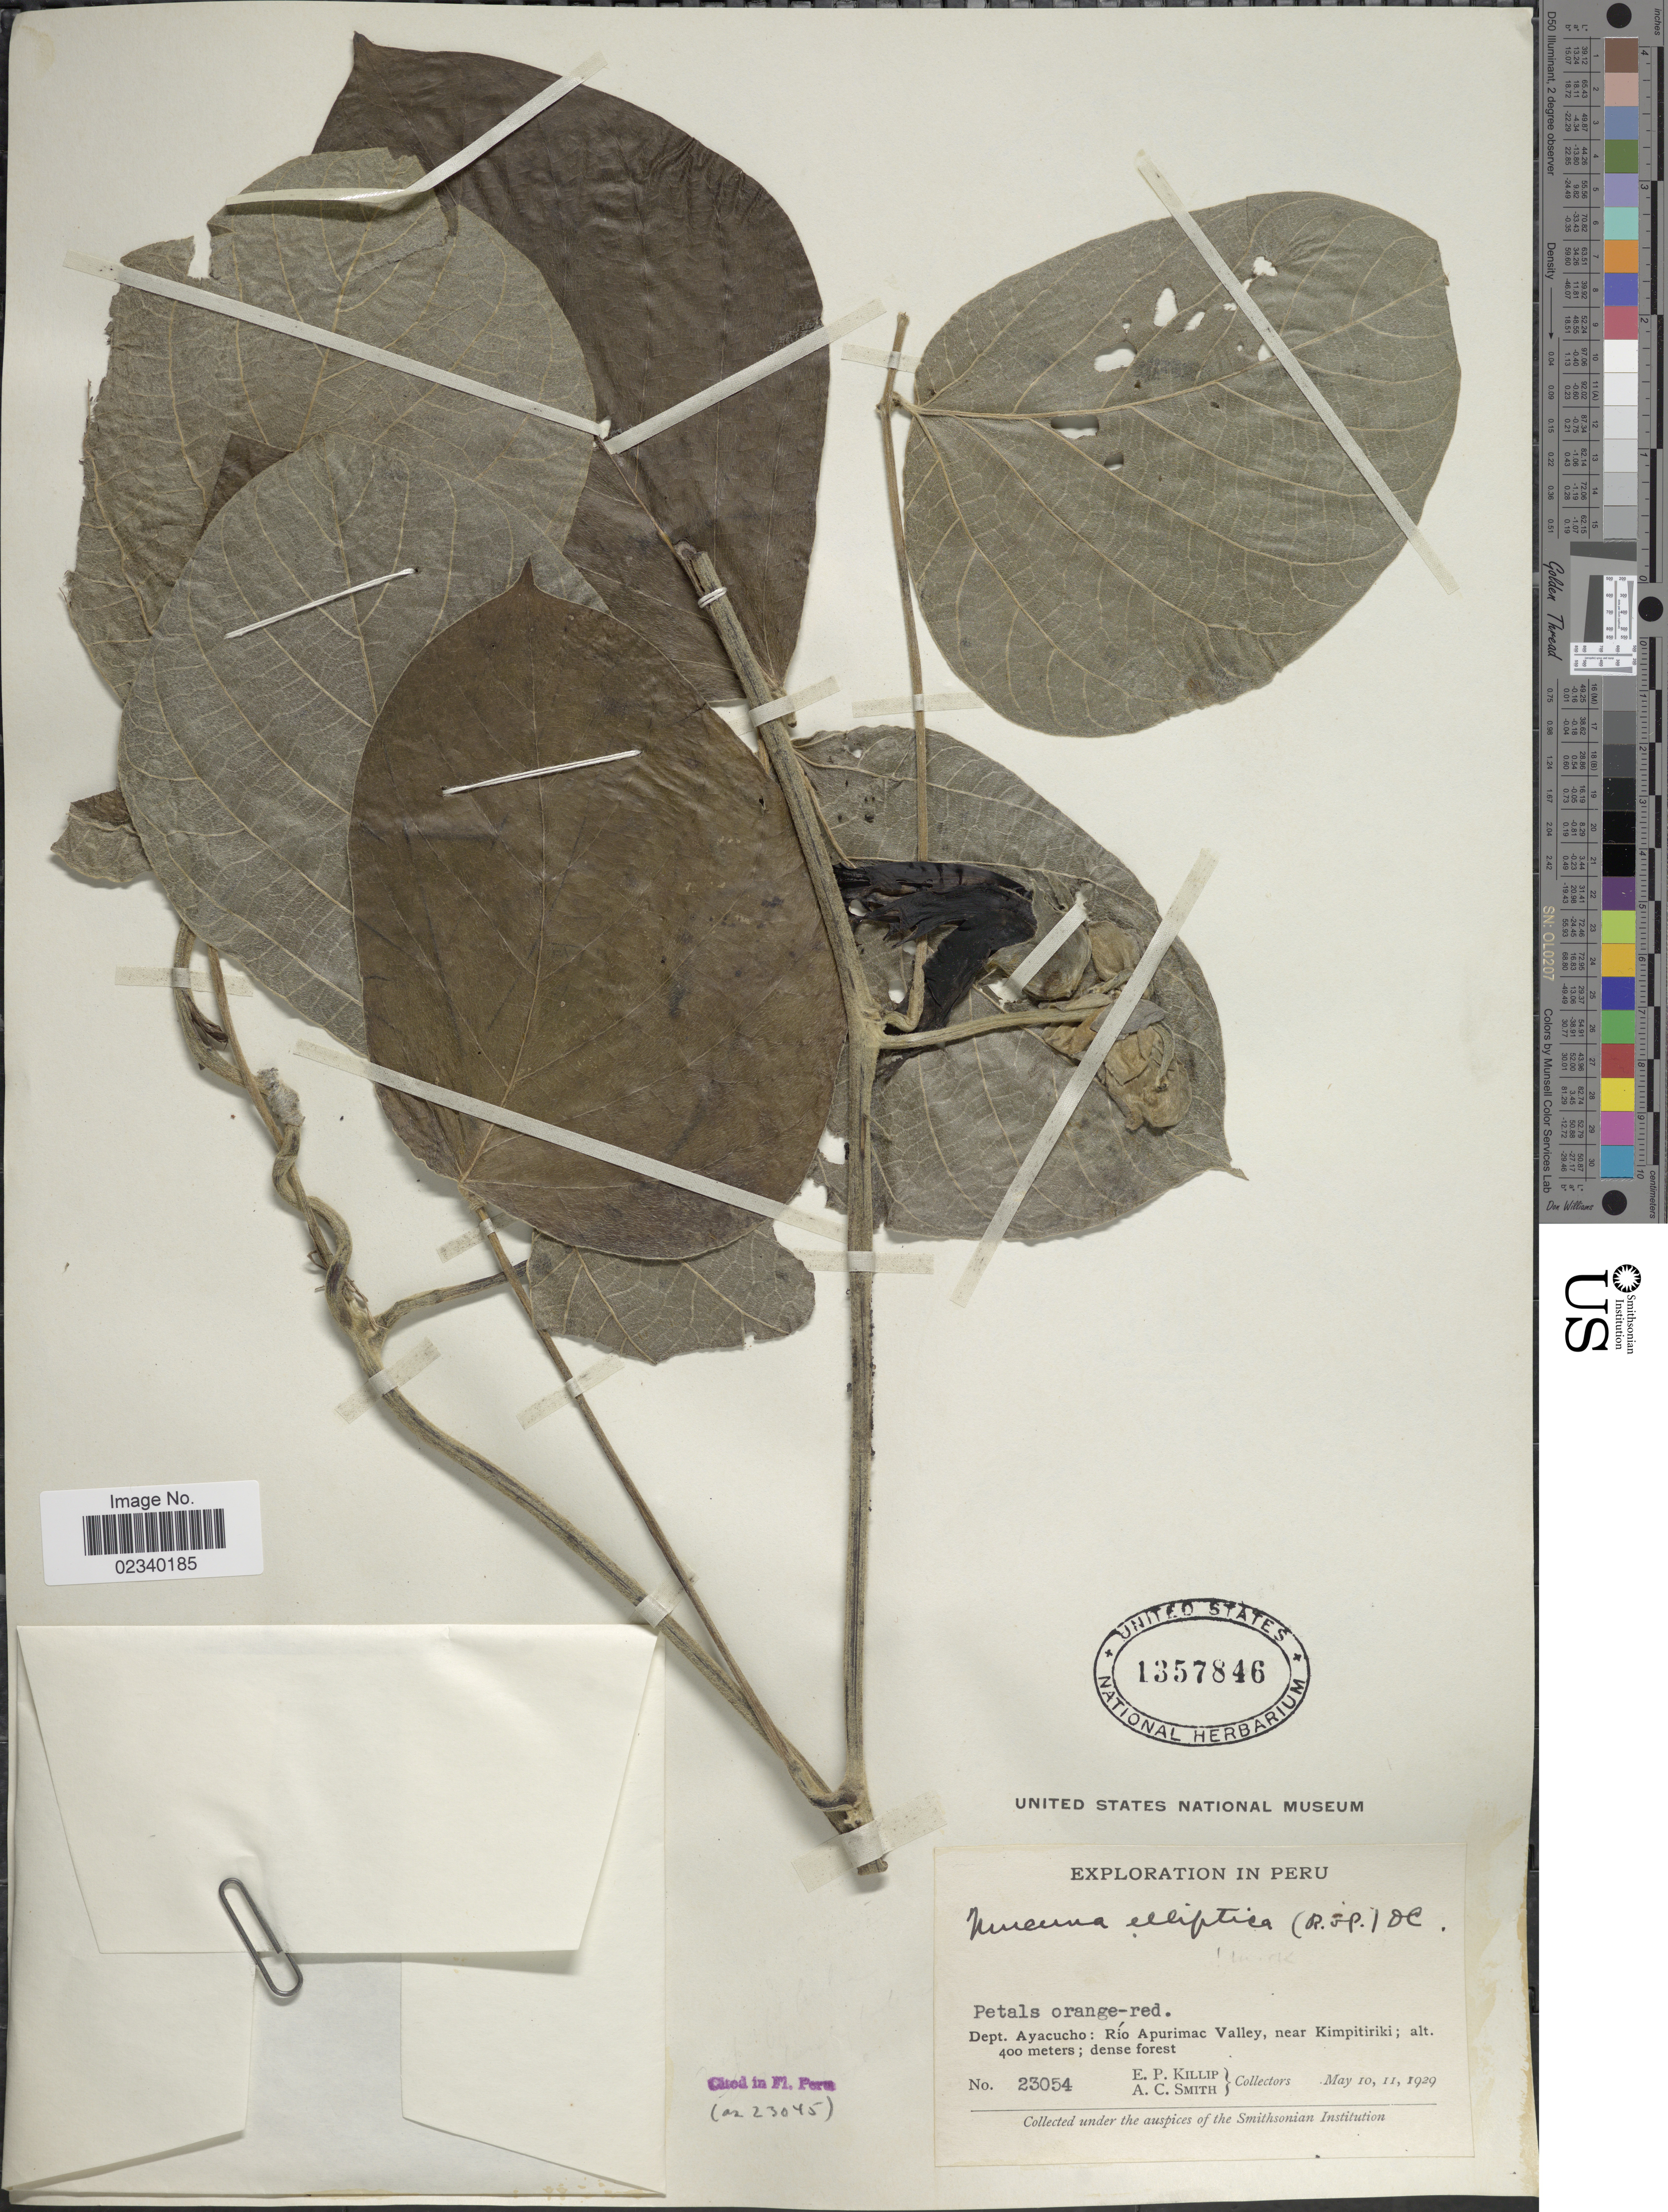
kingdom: Plantae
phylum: Tracheophyta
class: Magnoliopsida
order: Fabales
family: Fabaceae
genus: Mucuna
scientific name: Mucuna elliptica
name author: DC.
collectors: E. P. Killip & A. C. Smith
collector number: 23054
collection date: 1929-05-10/1929-05-11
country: Peru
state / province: Ayacucho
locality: Dept. Ayacucho: Rio Apurimac Valley, near Kimpitiriki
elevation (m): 400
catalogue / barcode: US 1357846